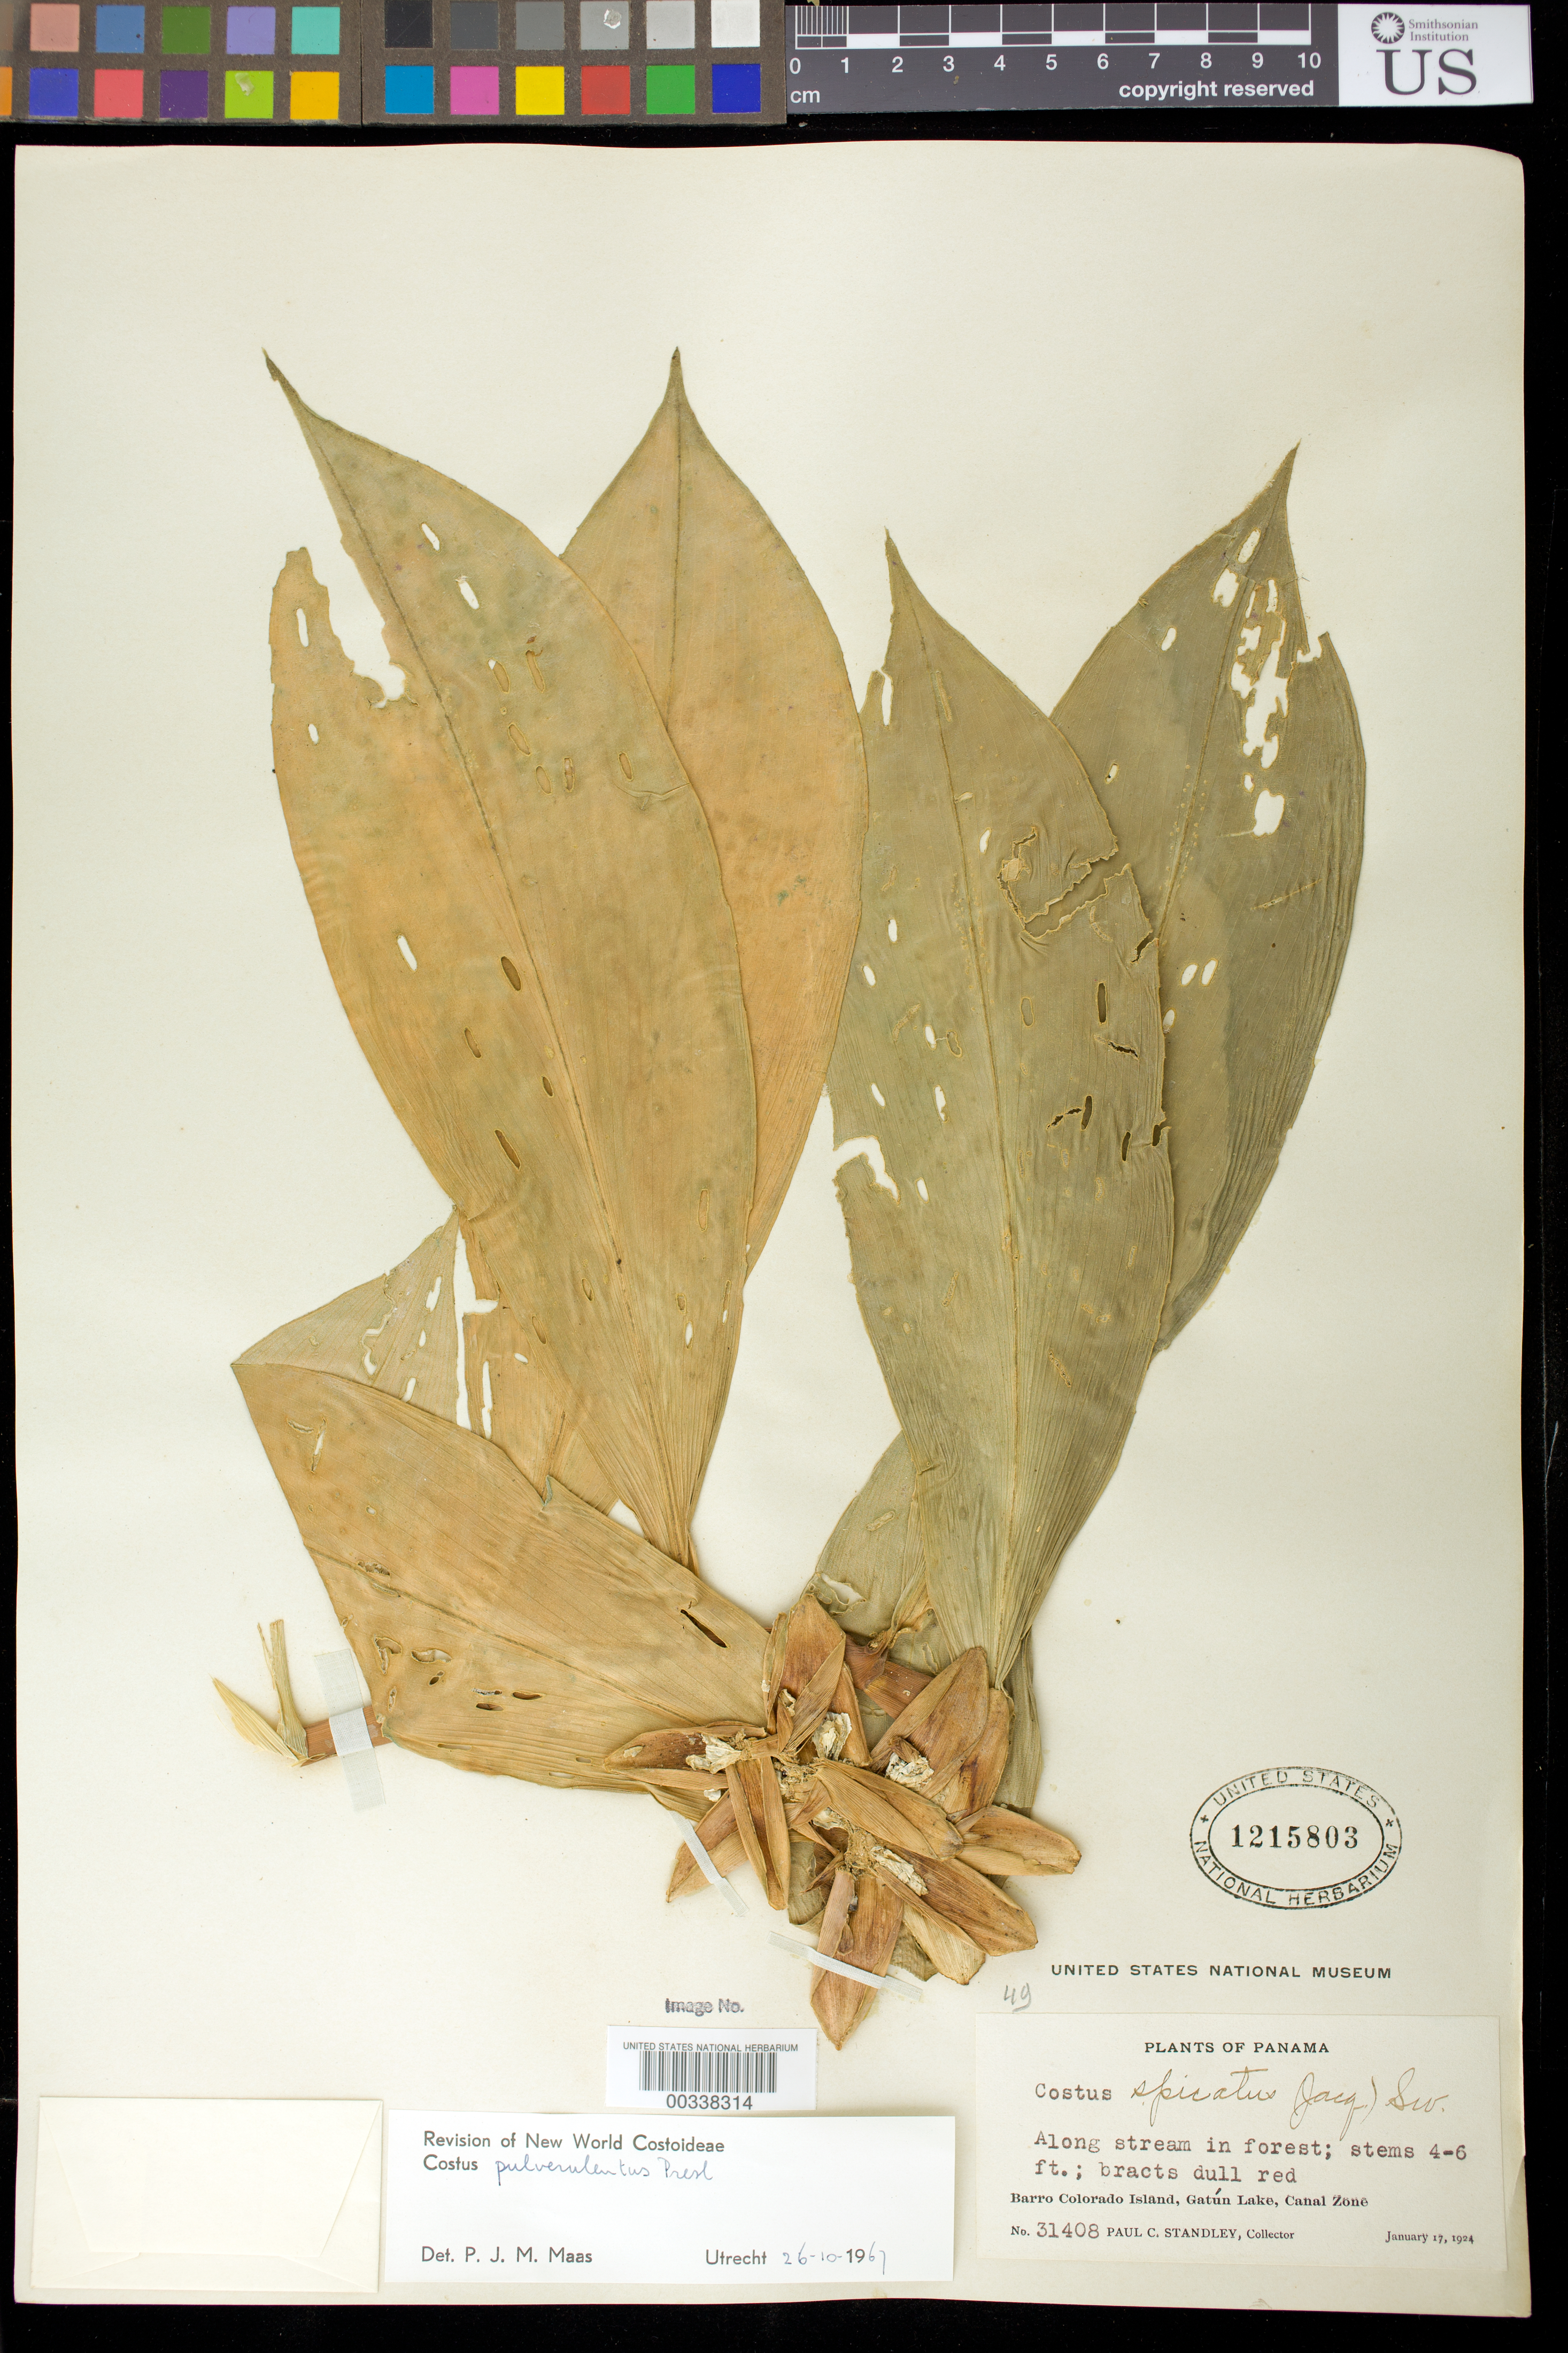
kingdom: Plantae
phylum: Tracheophyta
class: Liliopsida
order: Zingiberales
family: Costaceae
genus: Costus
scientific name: Costus pulverulentus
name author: C. Presl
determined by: Maas, Paul J. M.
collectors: P. C. Standley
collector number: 31408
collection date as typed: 17 Jan 1924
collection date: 1924-01-17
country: Panama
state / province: Panamá Oeste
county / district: Canal Zone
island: Barro Colorado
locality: Gatun Lake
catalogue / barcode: US 1215803